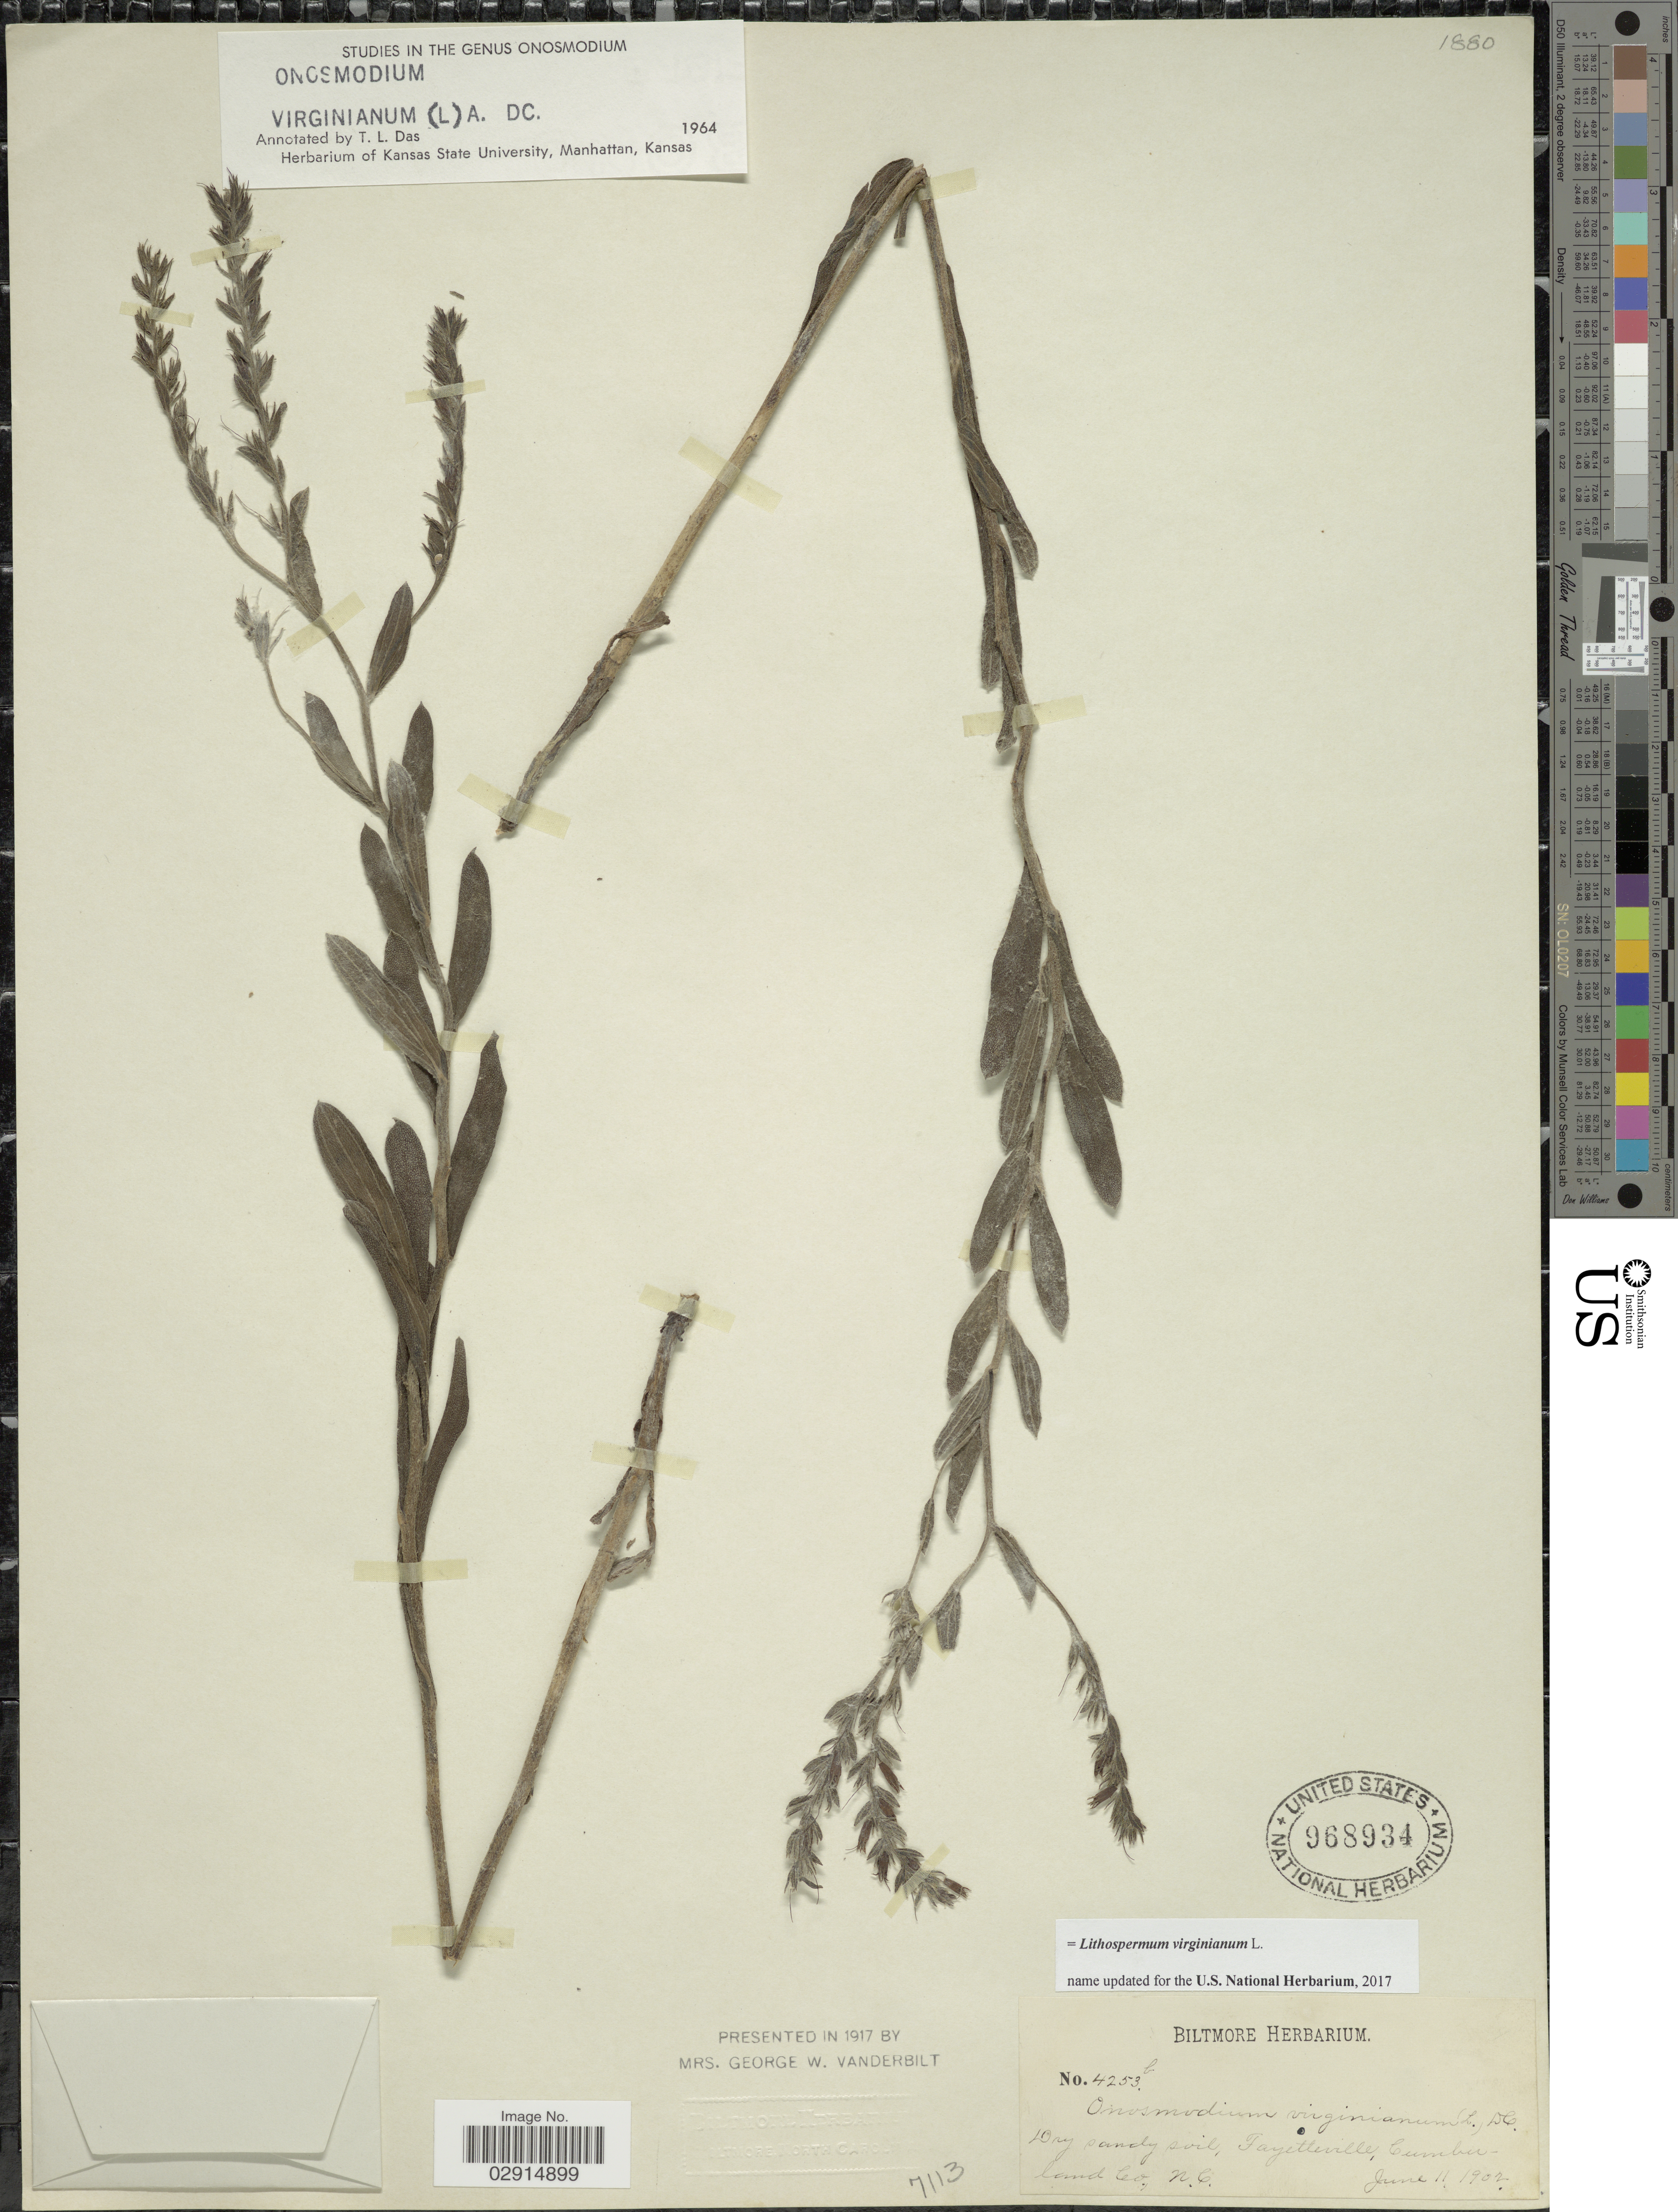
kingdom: Plantae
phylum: Tracheophyta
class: Magnoliopsida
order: Boraginales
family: Boraginaceae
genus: Lithospermum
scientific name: Lithospermum virginianum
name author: L.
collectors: ex herb. Biltmore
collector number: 4253b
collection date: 1902-06-11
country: United States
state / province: North Carolina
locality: Dry sandy soil, Fayetteville, Cumberland Co. N.C.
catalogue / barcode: US 968934